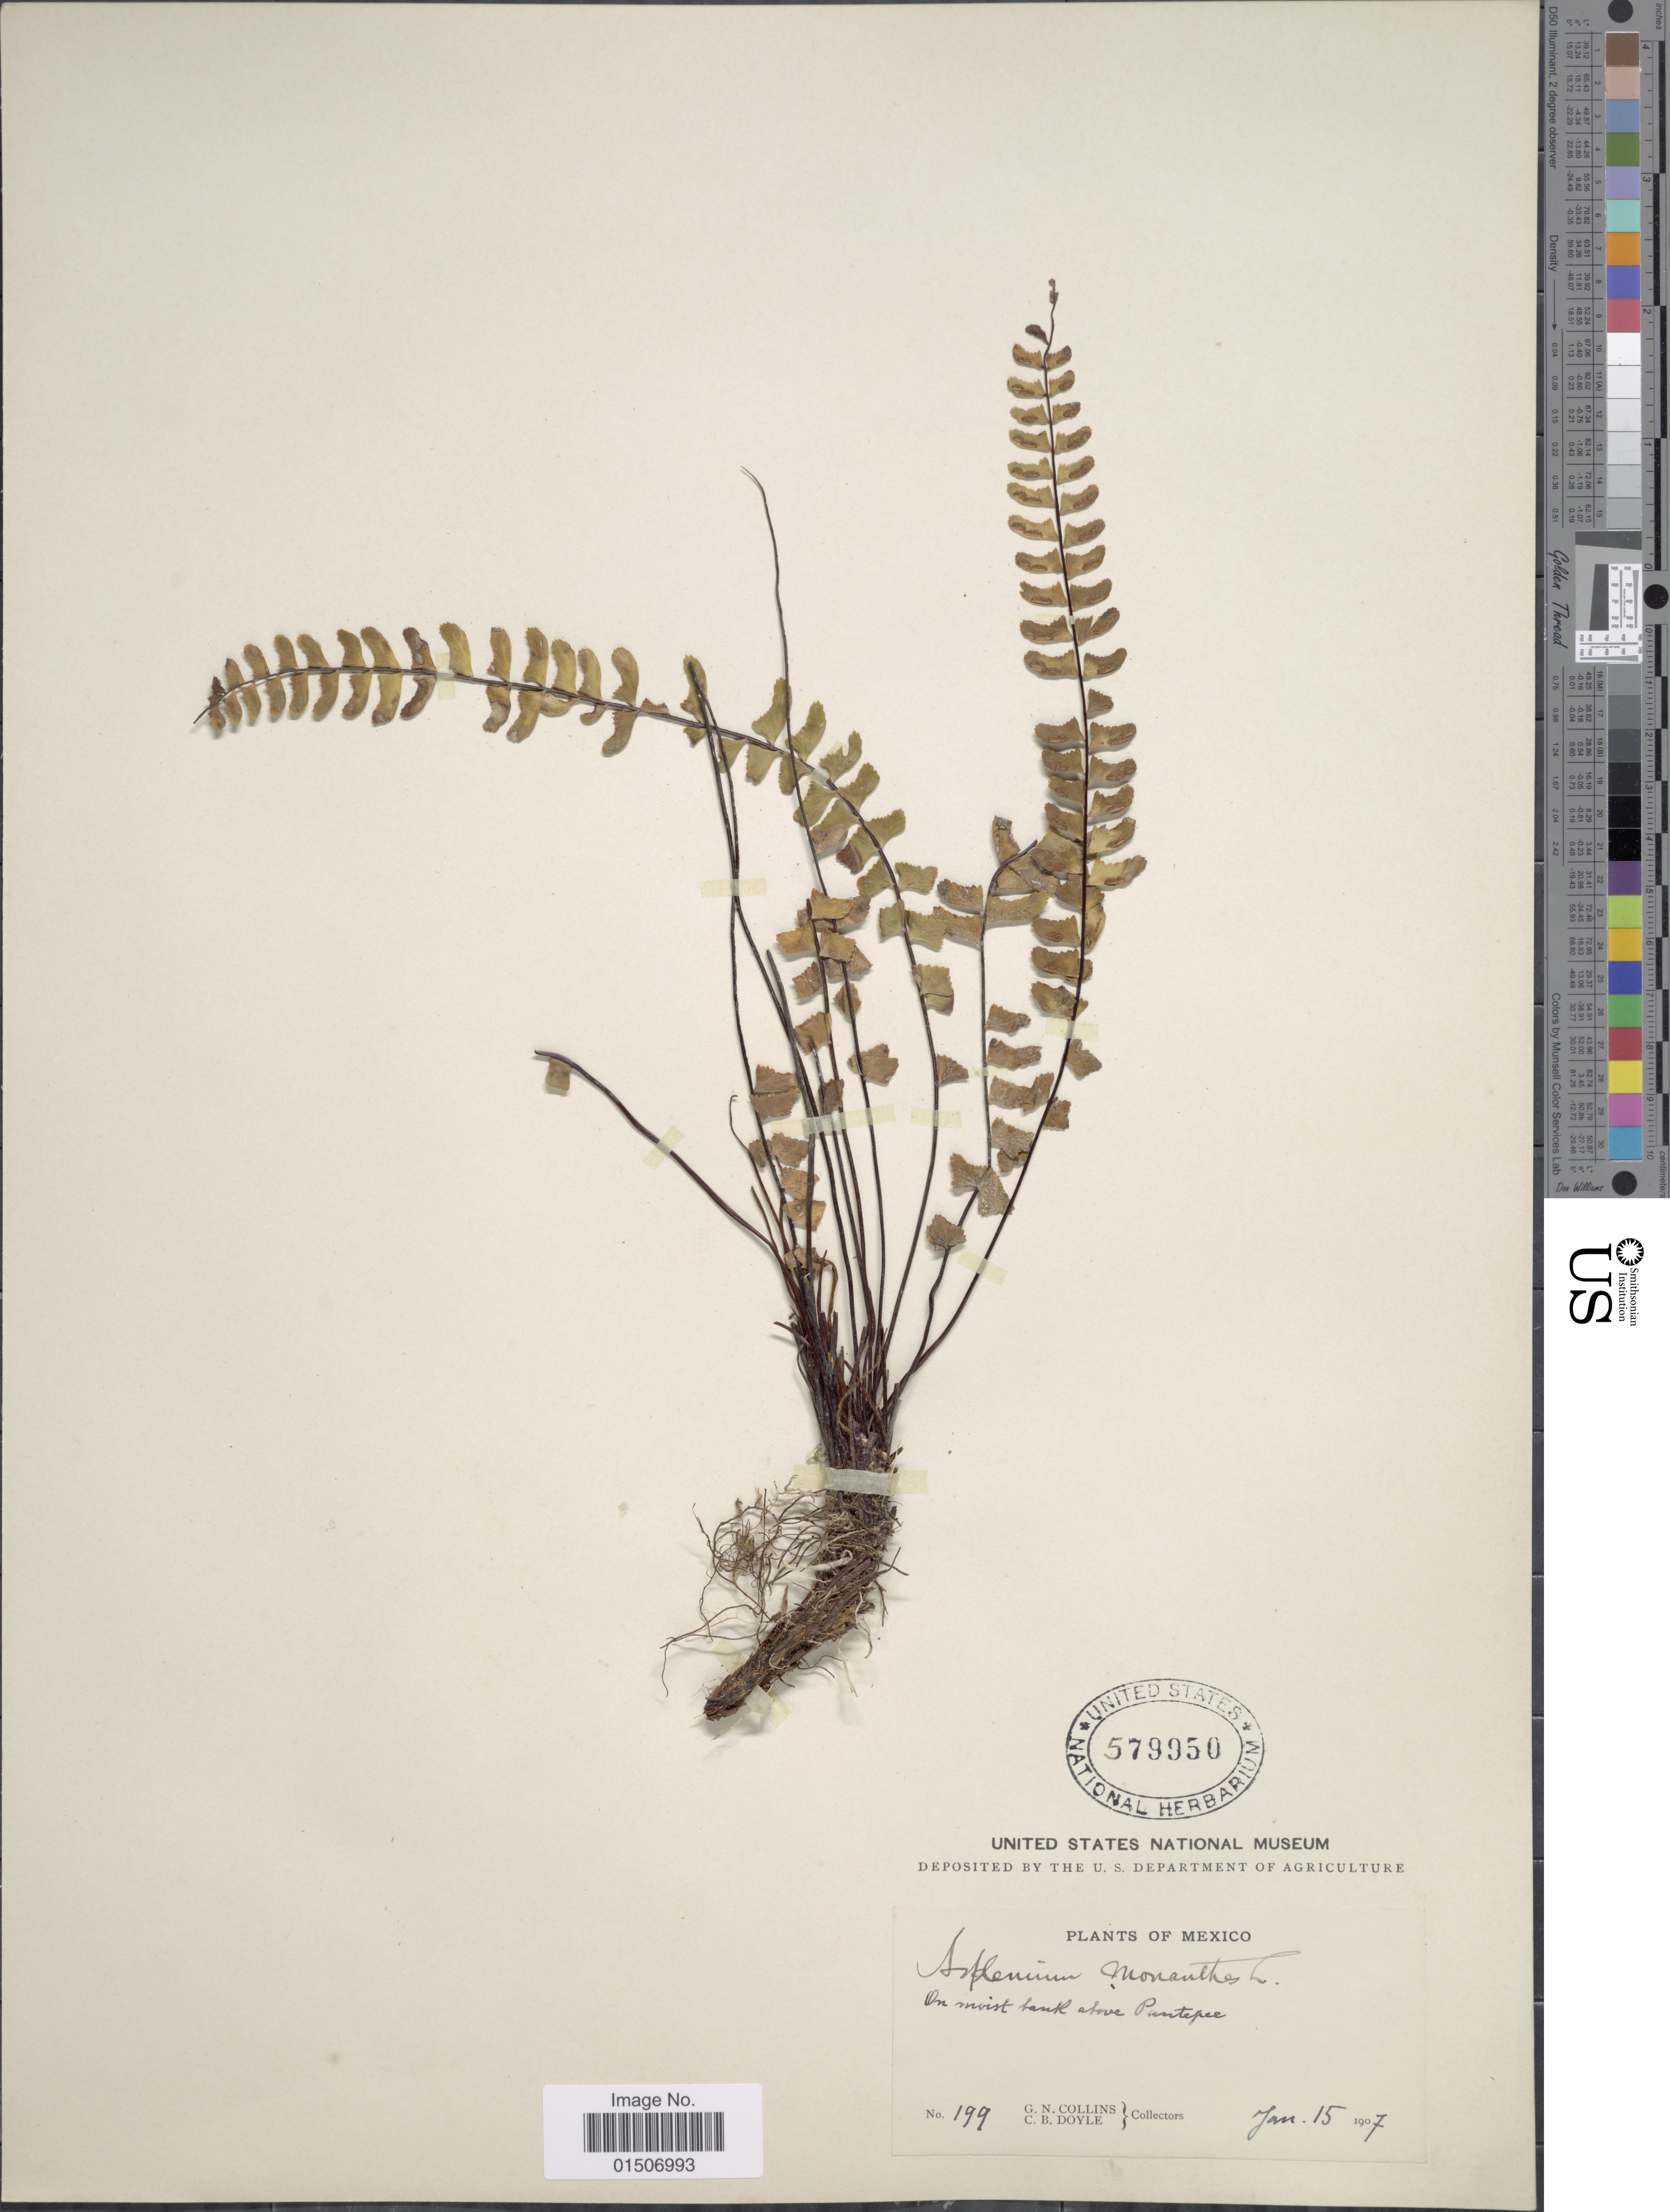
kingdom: Plantae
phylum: Tracheophyta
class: Polypodiopsida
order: Polypodiales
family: Aspleniaceae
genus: Asplenium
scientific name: Asplenium monanthes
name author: L.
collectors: G. Collins & C. Doyle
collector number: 199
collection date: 1907-01-15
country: Mexico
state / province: México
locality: On moist bank above Pantepec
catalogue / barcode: US 579950